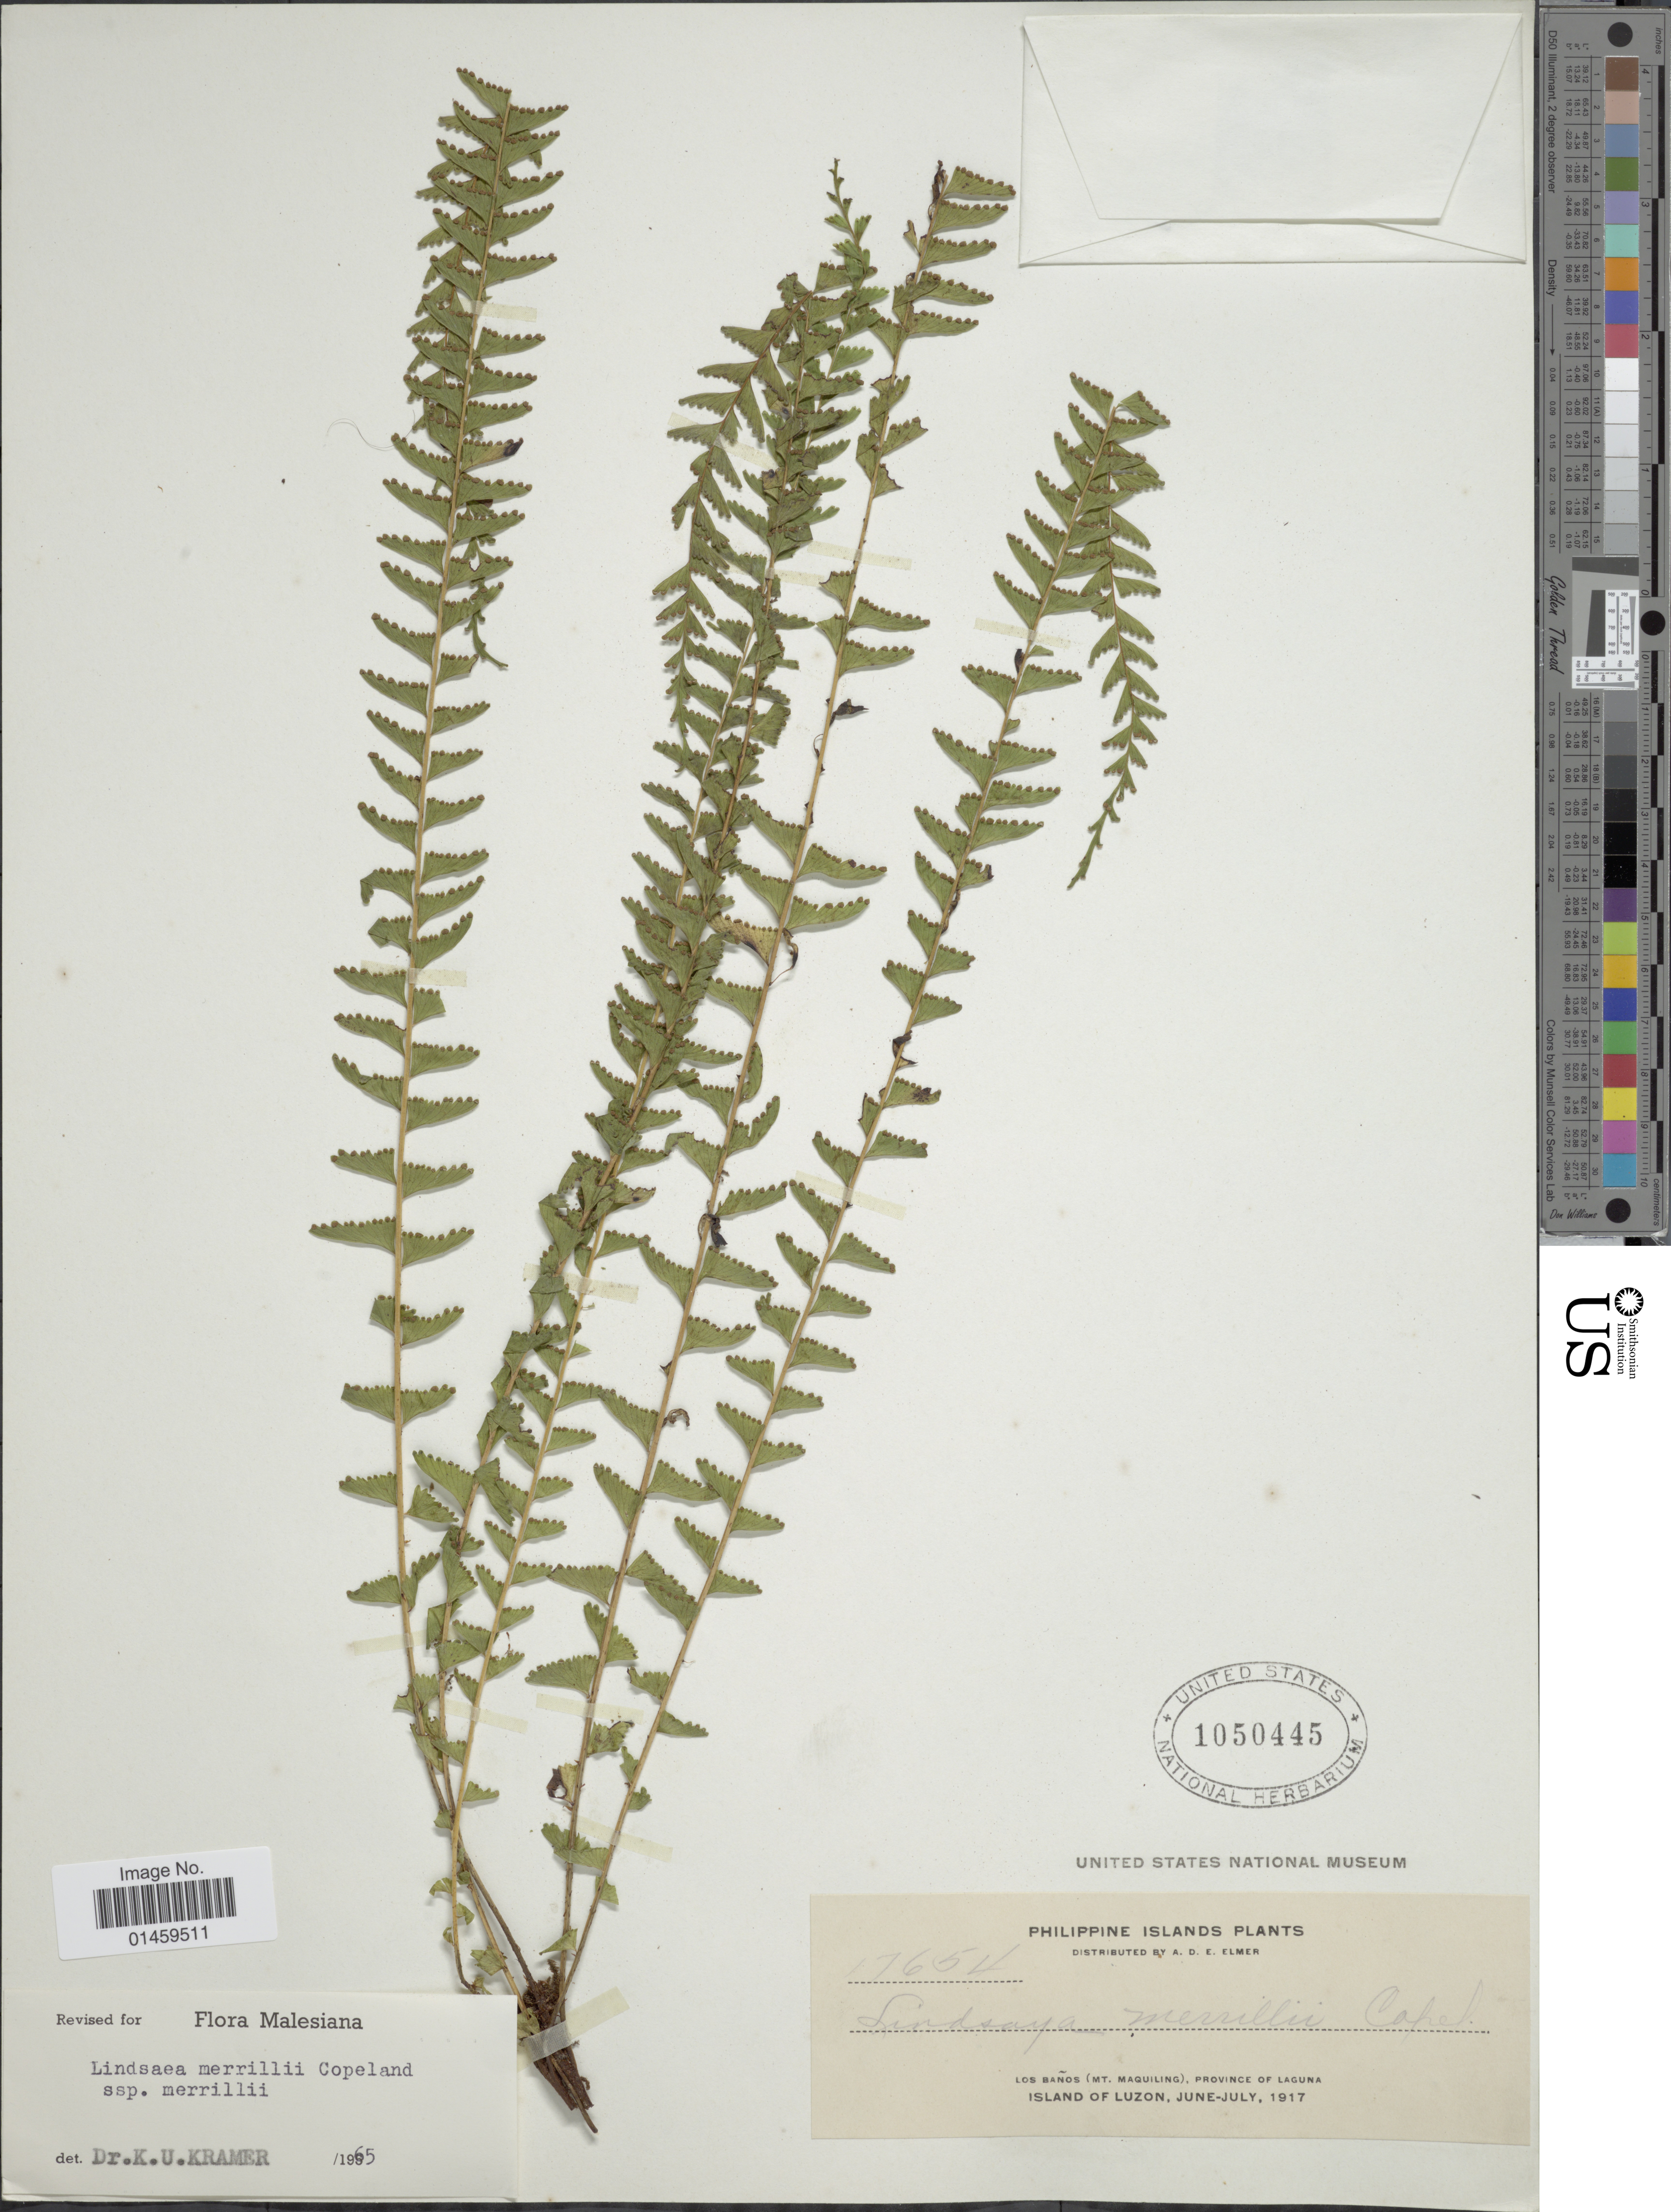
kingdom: Plantae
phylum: Tracheophyta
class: Polypodiopsida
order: Polypodiales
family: Lindsaeaceae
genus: Lindsaea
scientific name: Lindsaea merrillii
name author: Copel. in Perkins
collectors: A. D. E. Elmer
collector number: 17654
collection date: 1917-06/1917-07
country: Philippines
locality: Los Banos (Mt. Maquiling), Province of Laguna. Island of Luzon.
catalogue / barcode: US 1050445